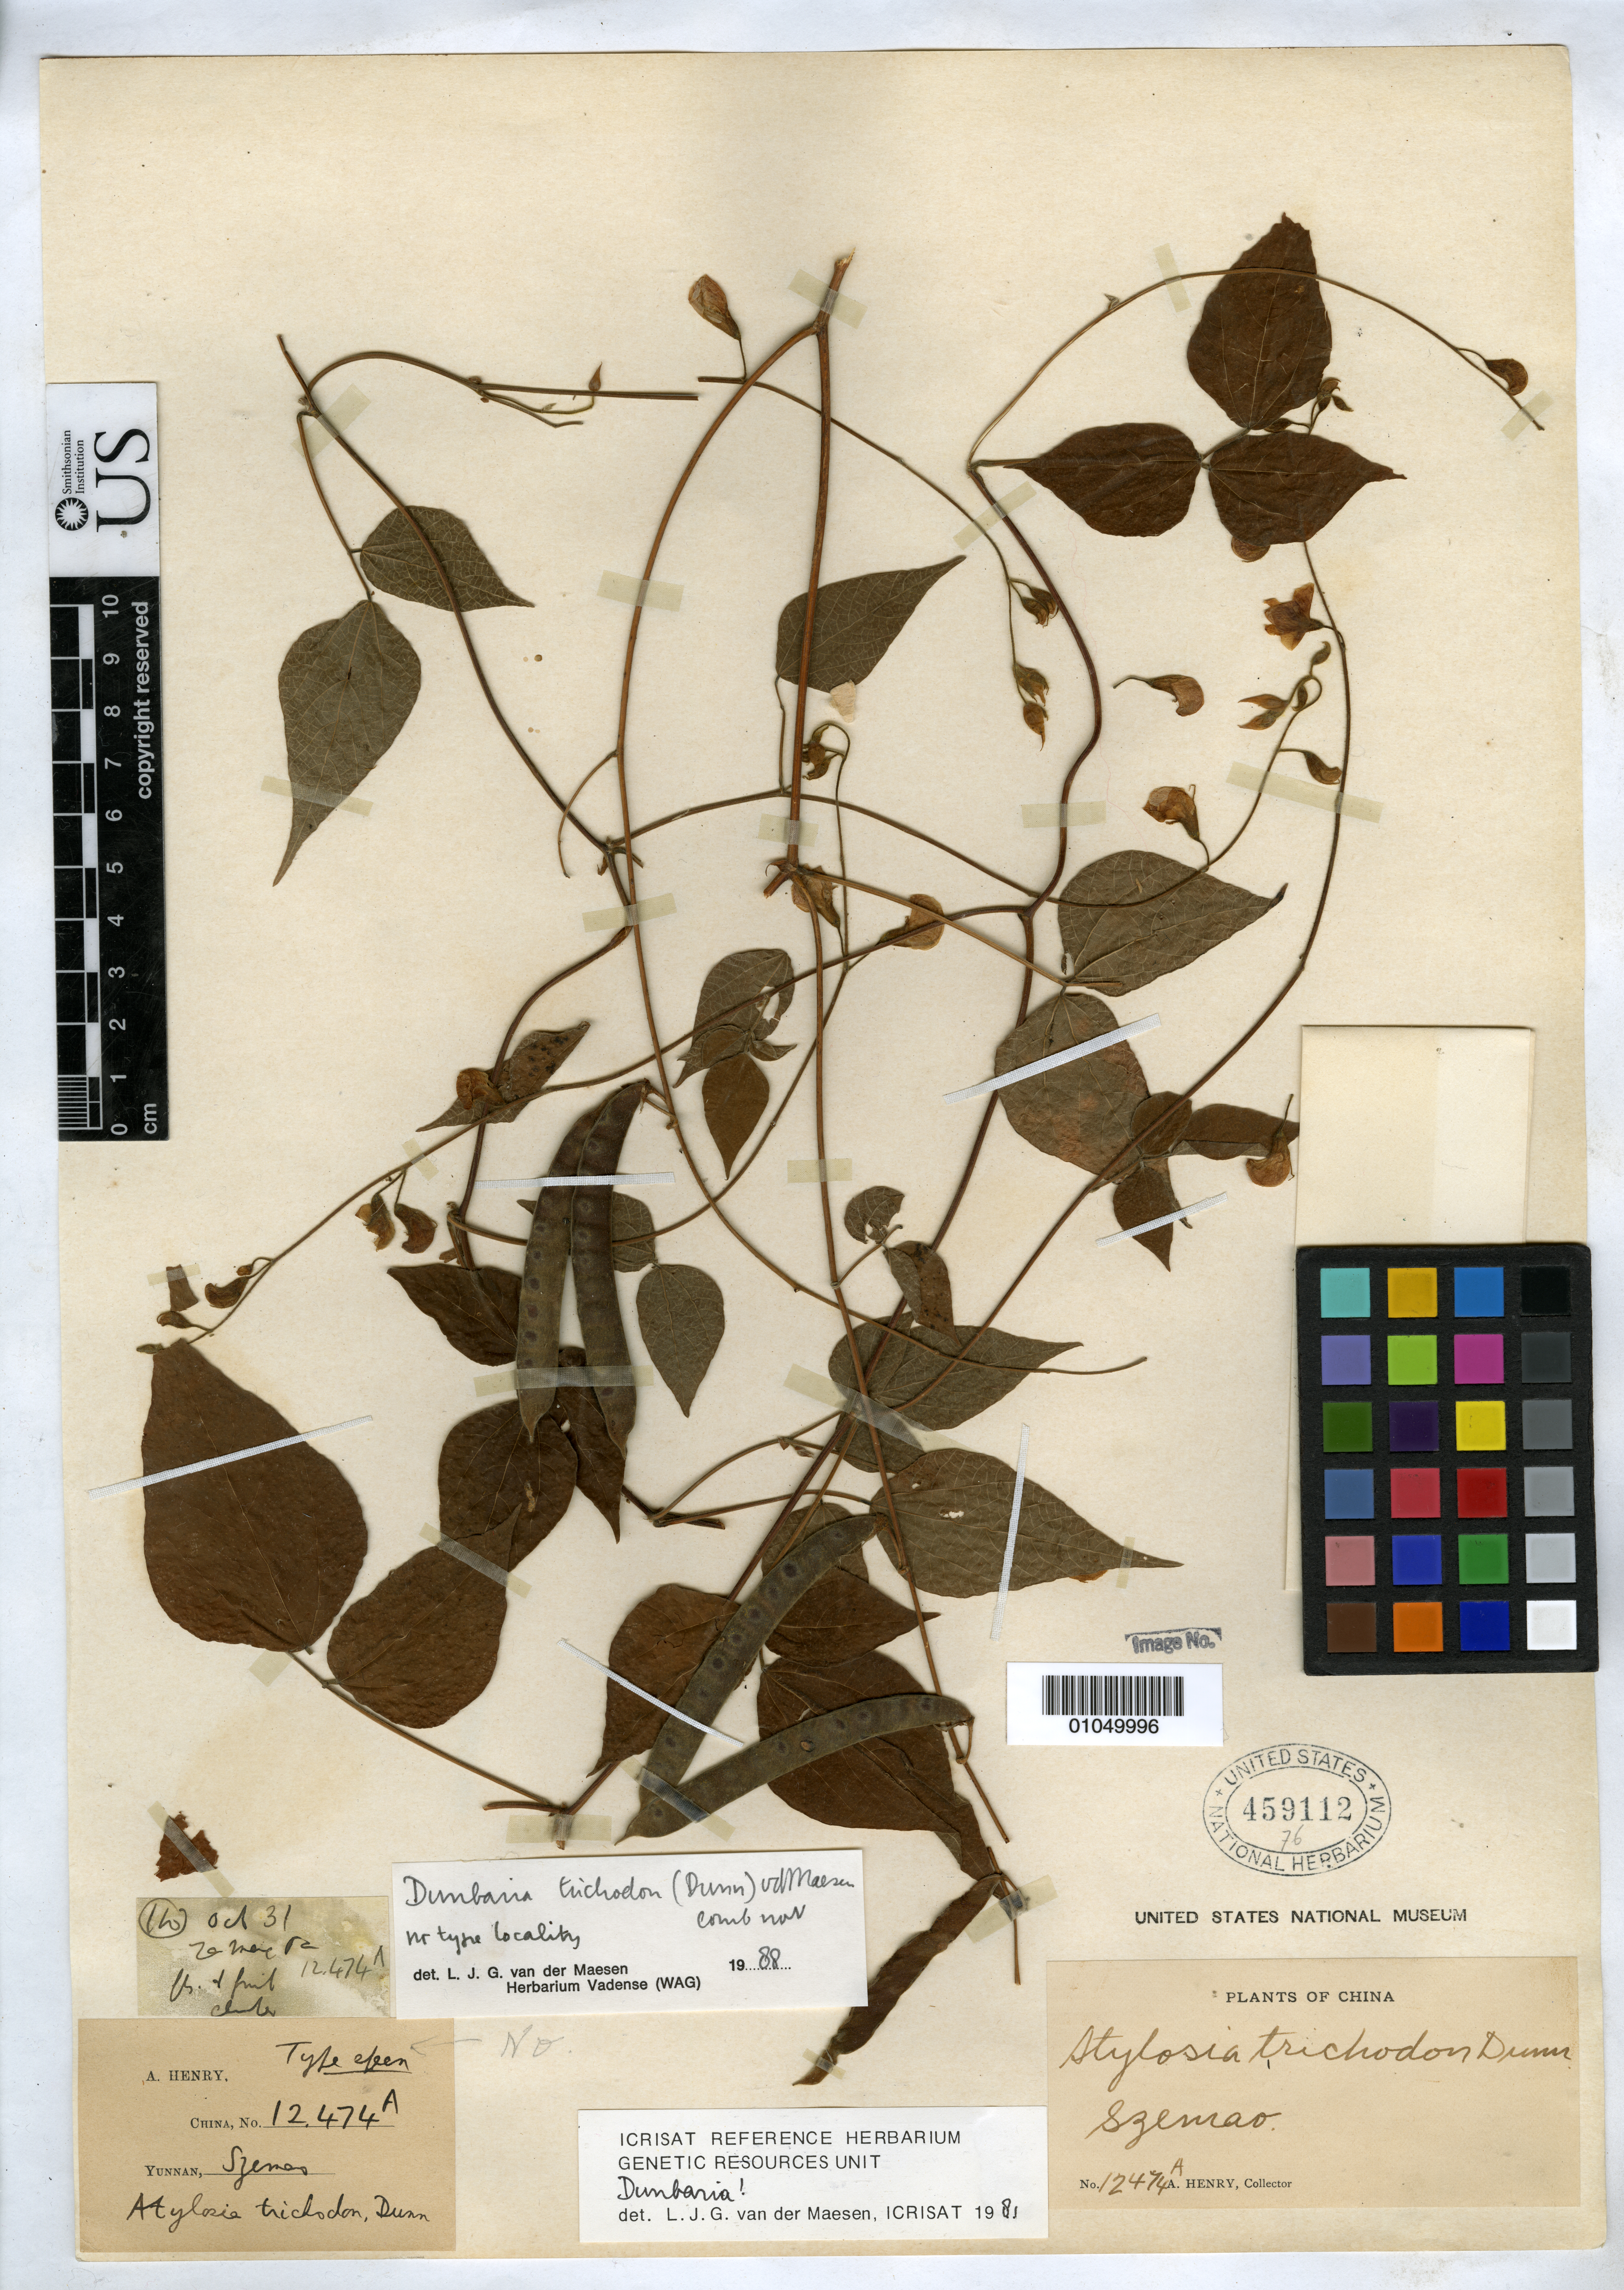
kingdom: Plantae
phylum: Tracheophyta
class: Magnoliopsida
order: Fabales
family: Fabaceae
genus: Atylosia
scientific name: Atylosia trichodon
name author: Dunn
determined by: Van Der Maesen, L. J. G., (WAG), Wageningen University (Netherlands)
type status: Possible Type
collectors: A. Henry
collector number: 12474 A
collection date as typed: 31 Oct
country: China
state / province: Yunnan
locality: Szemao.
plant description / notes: This sheet annotated "Type spcn." and possibly original material but protologue cites only Henry 12474 (not 12474 A).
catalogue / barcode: US 459112